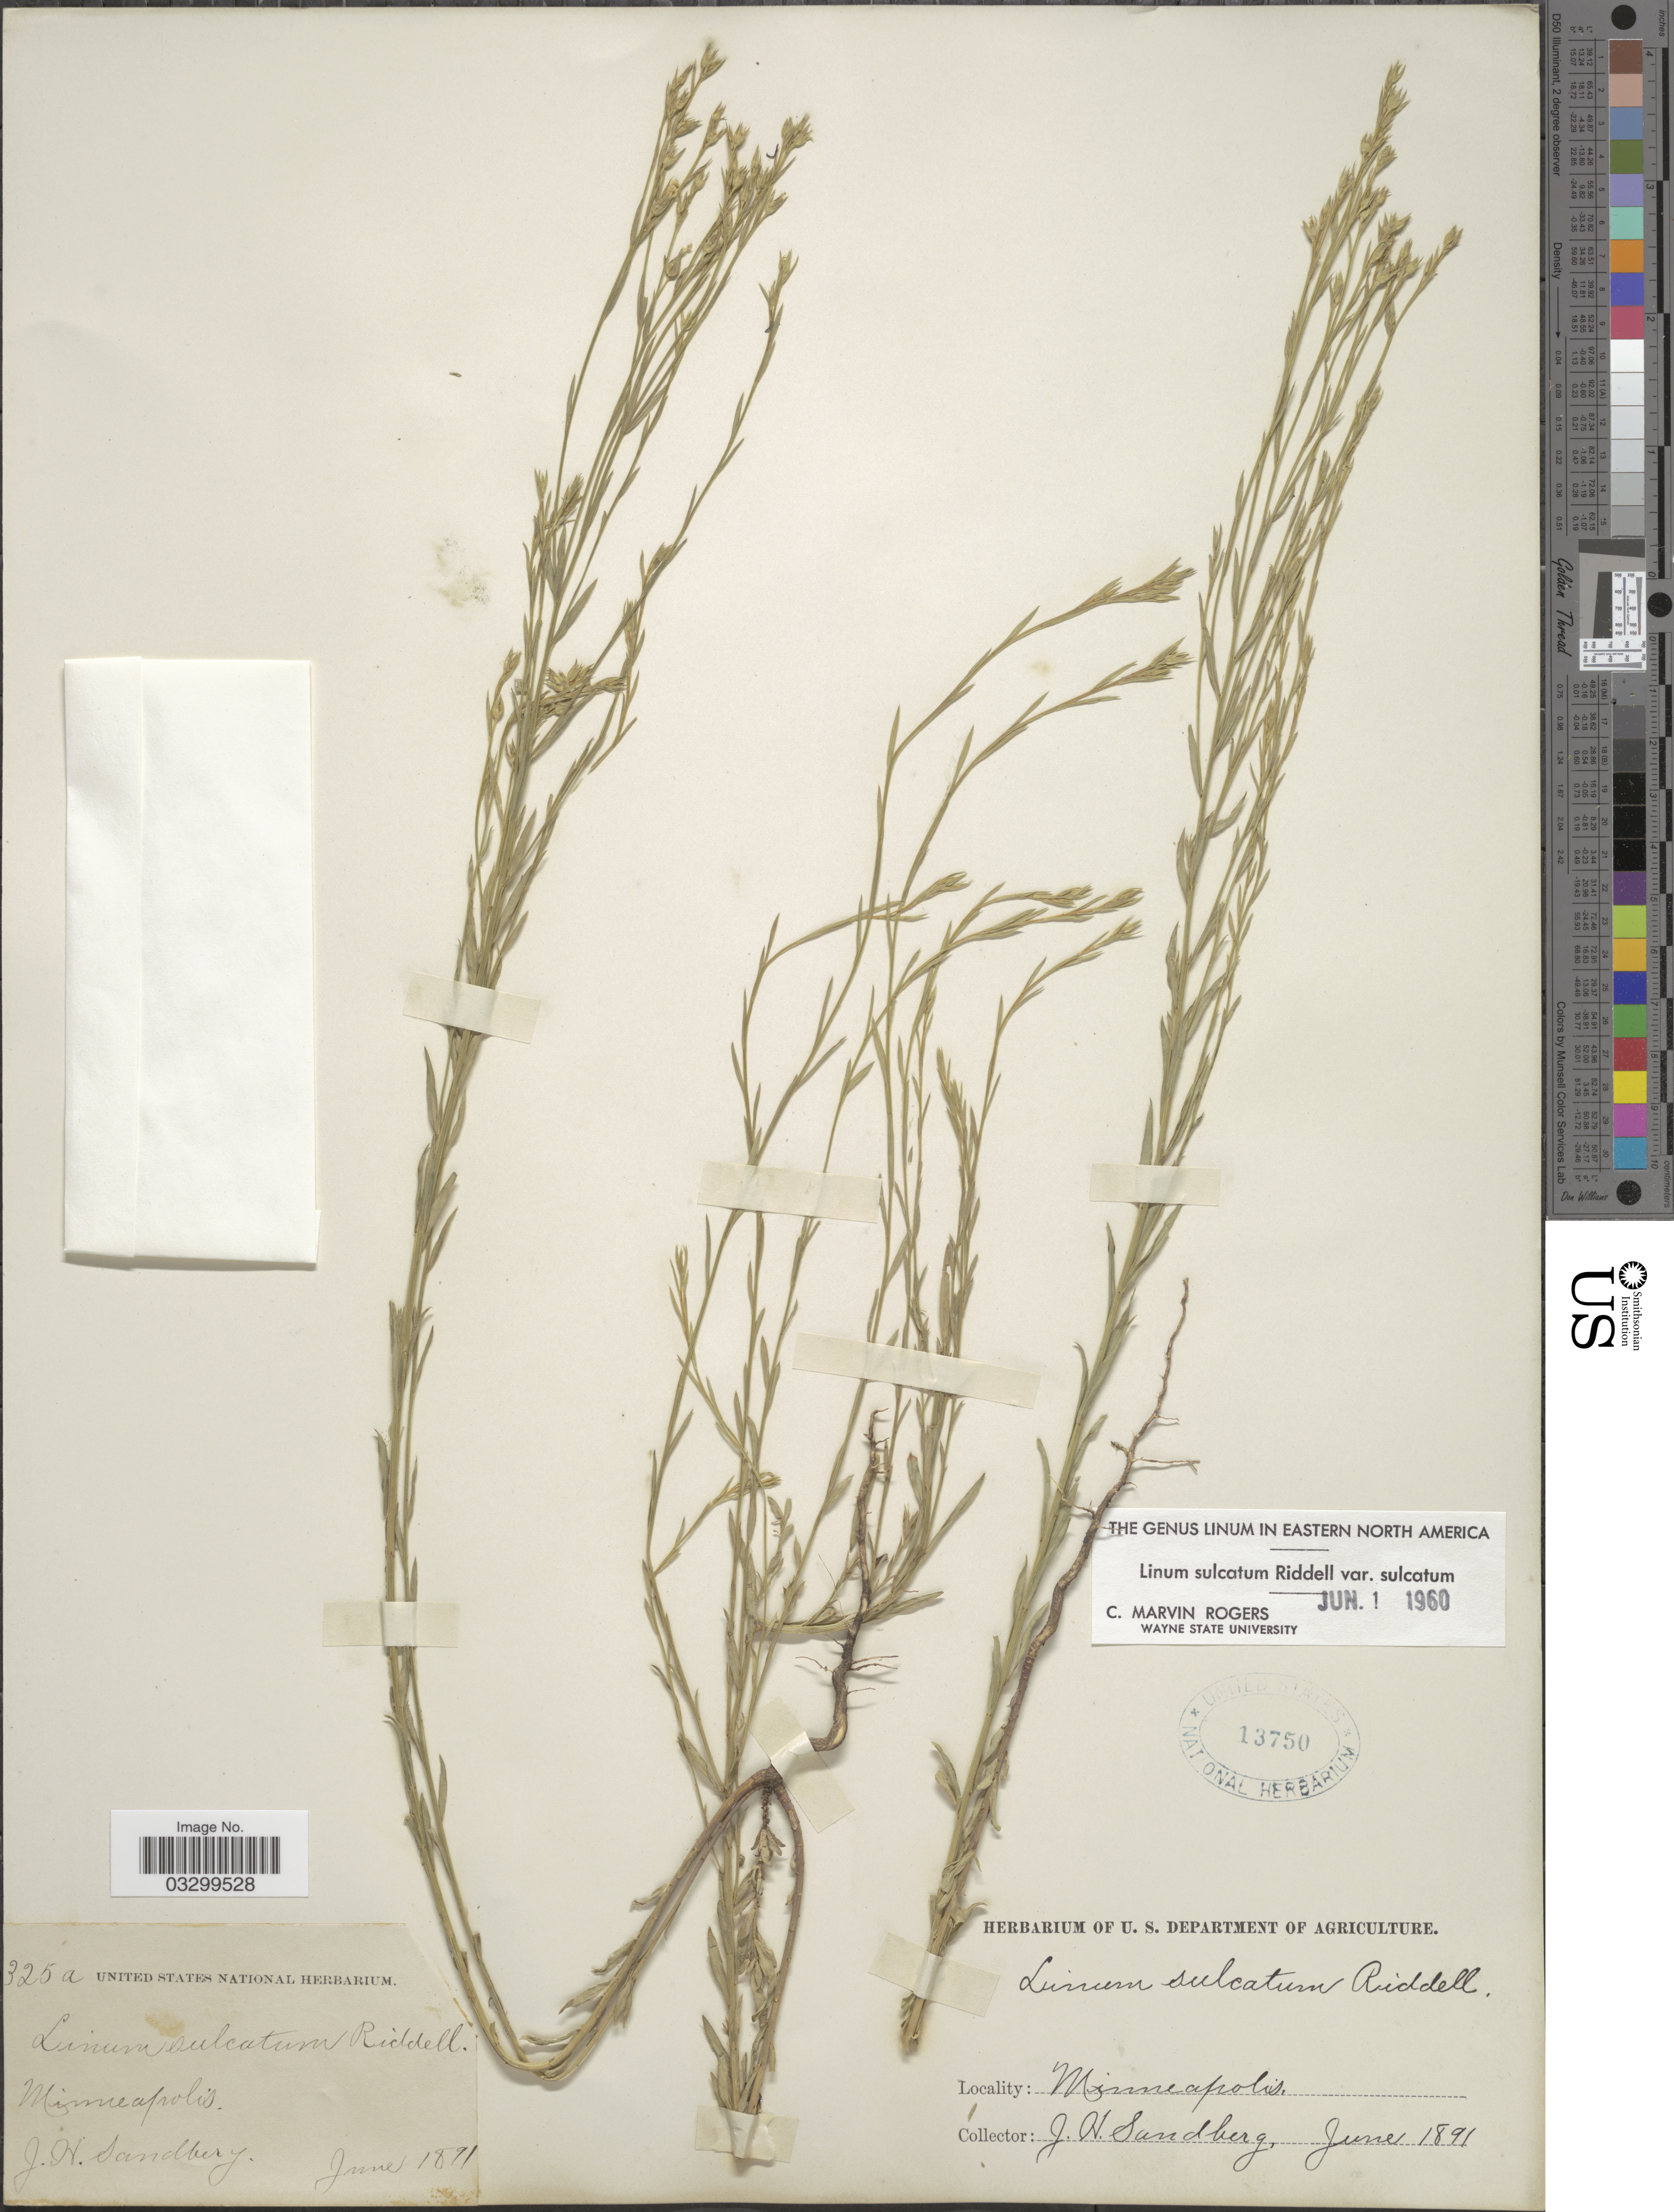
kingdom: Plantae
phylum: Tracheophyta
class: Magnoliopsida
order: Malpighiales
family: Linaceae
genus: Linum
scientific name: Linum sulcatum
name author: Riddell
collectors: J. H. Sandberg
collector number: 325a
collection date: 1891-06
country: United States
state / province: Minnesota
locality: Minneapolis.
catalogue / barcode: US 13750